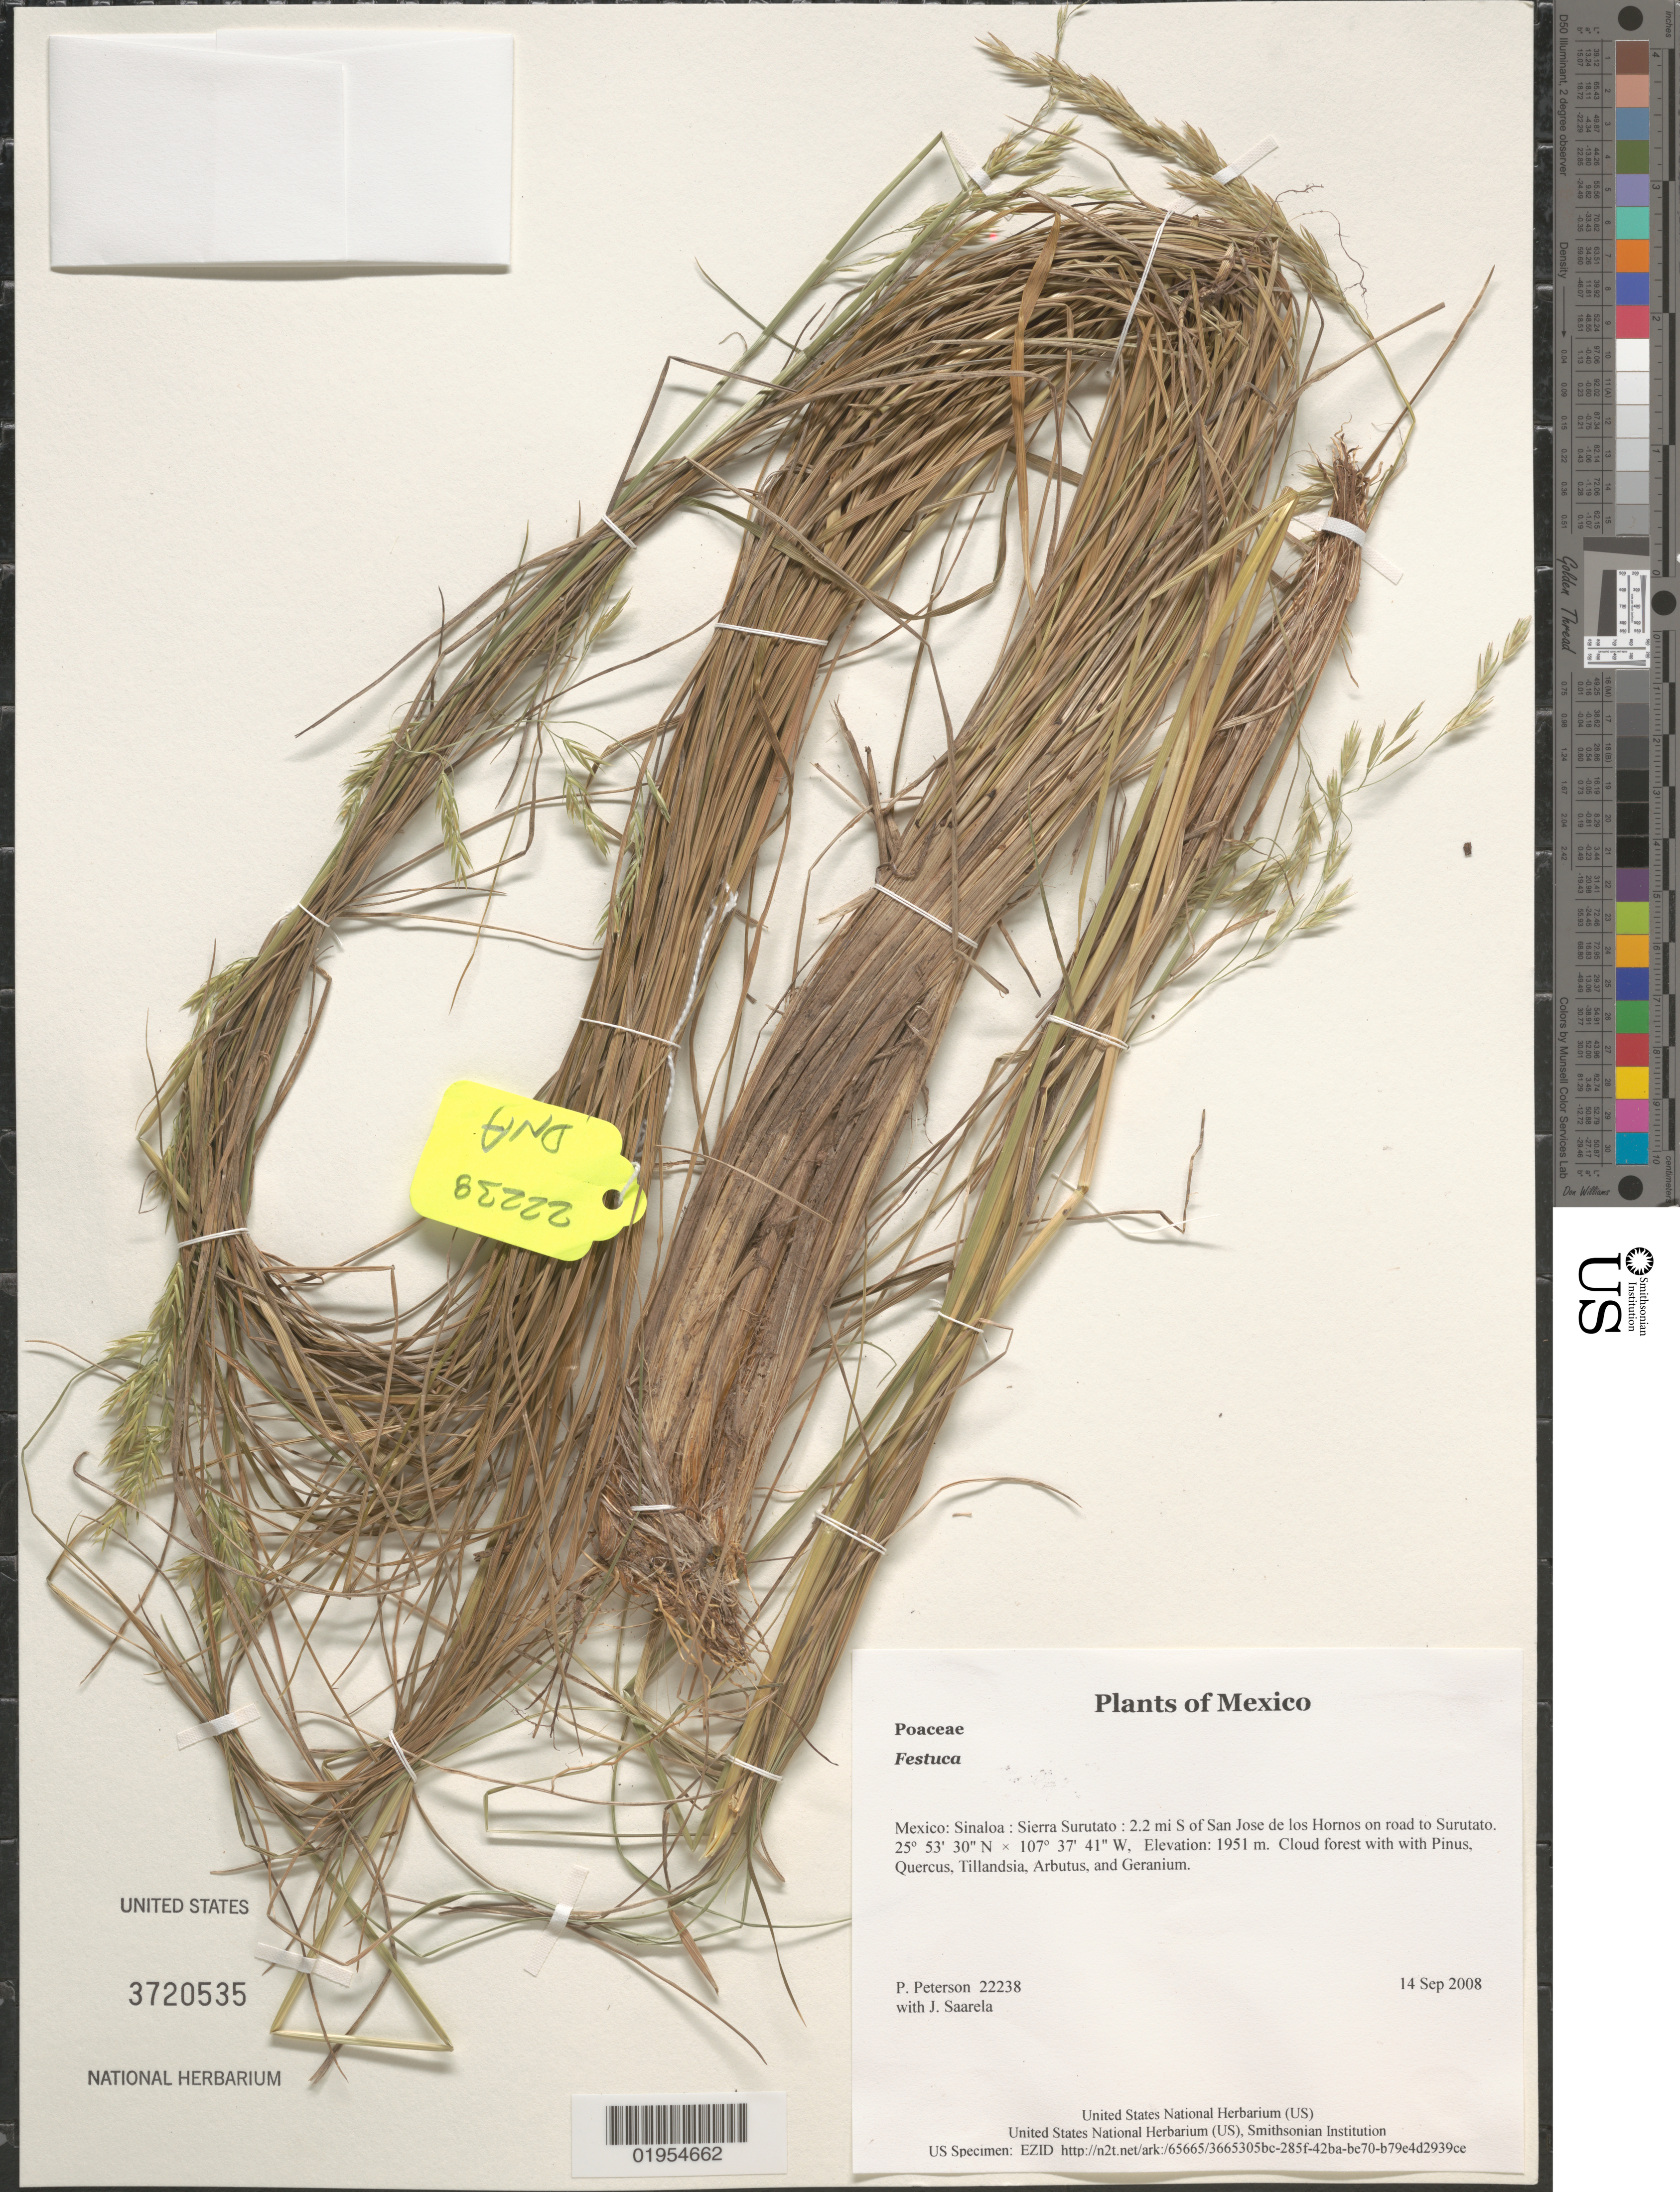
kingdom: Plantae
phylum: Tracheophyta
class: Liliopsida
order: Poales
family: Poaceae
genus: Festuca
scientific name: Festuca sp.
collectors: P. M. Peterson & J. Saarela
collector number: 22238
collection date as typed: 14 Sep 2008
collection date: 2008-09-14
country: Mexico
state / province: Sinaloa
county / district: Sierra Surutato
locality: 2.2 mi S of San Jose de los Hornos on road to Surutato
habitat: Cloud forest with with Pinus, Quercus, Tillandsia, Arbutus, and Geranium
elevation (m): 1951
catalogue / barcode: US 3720535